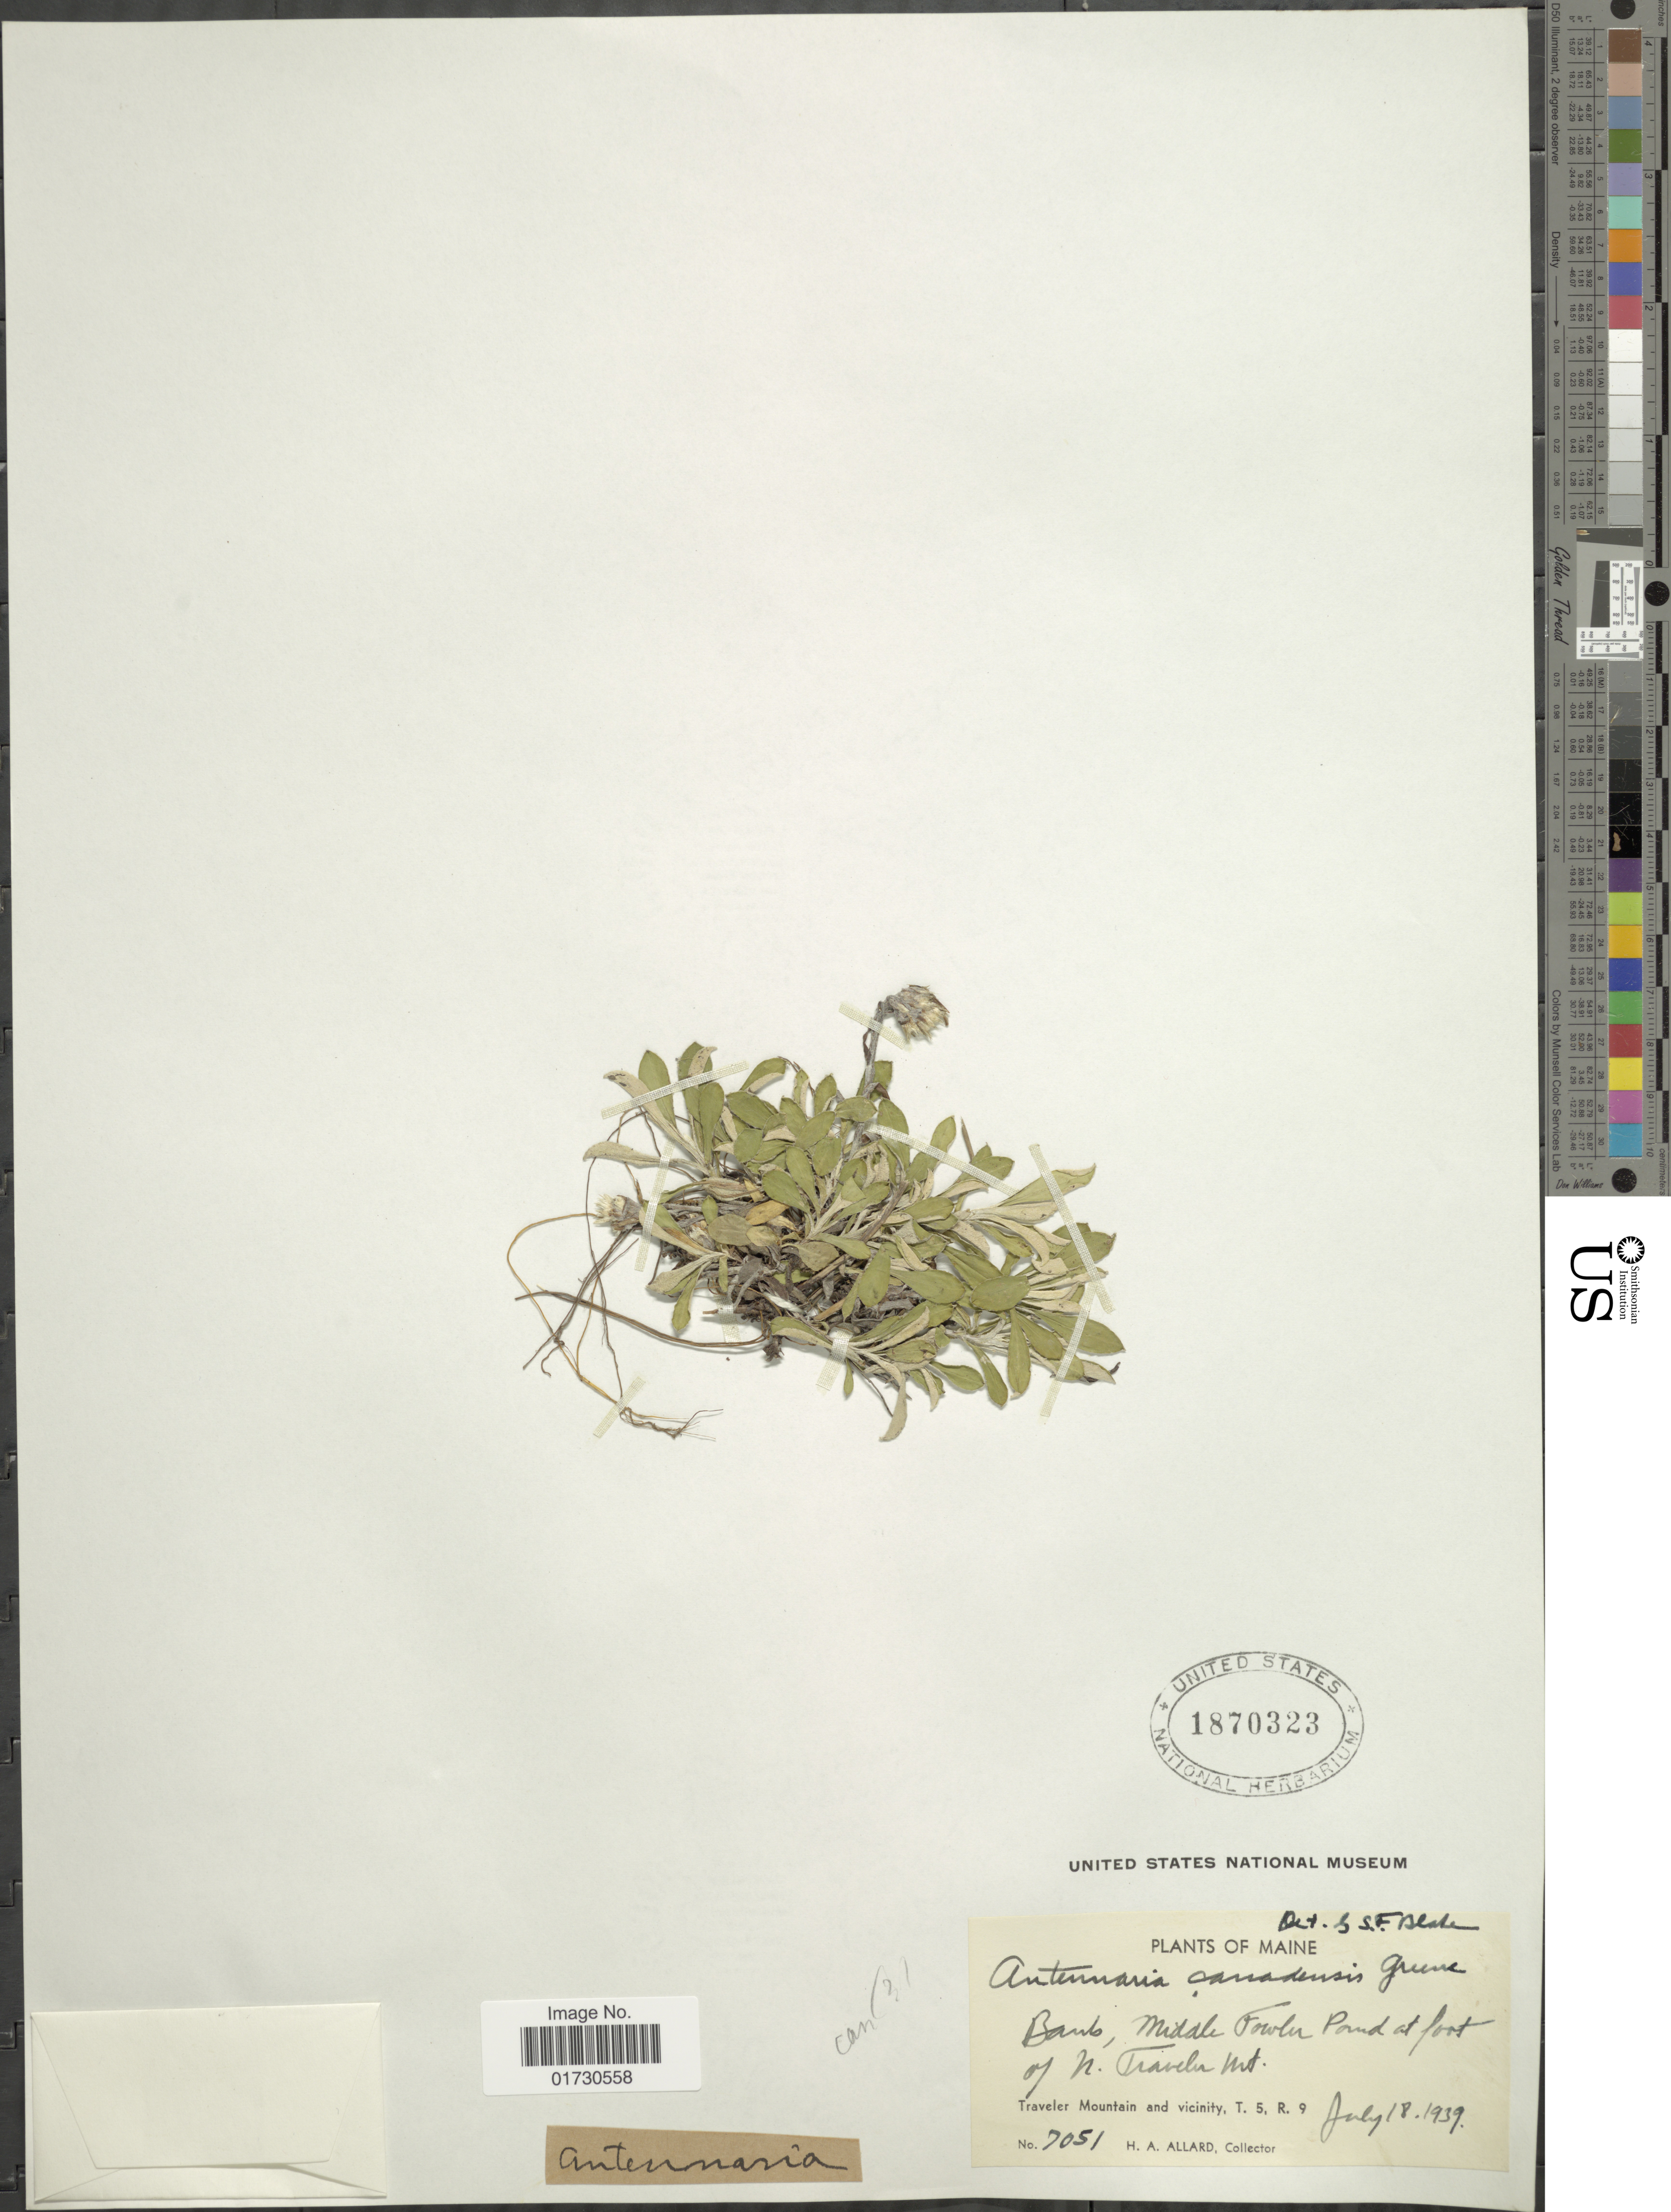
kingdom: Plantae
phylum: Tracheophyta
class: Magnoliopsida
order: Asterales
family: Asteraceae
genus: Antennaria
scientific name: Antennaria canadensis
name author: Greene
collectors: H. A. Allard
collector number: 7051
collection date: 1939-07-18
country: United States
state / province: Maine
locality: Banto, Middle Fowler Pound at Fort of N. Traveler Mt., Traveler Mountain and vicinity, T. 5, R. 9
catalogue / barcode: US 1870323